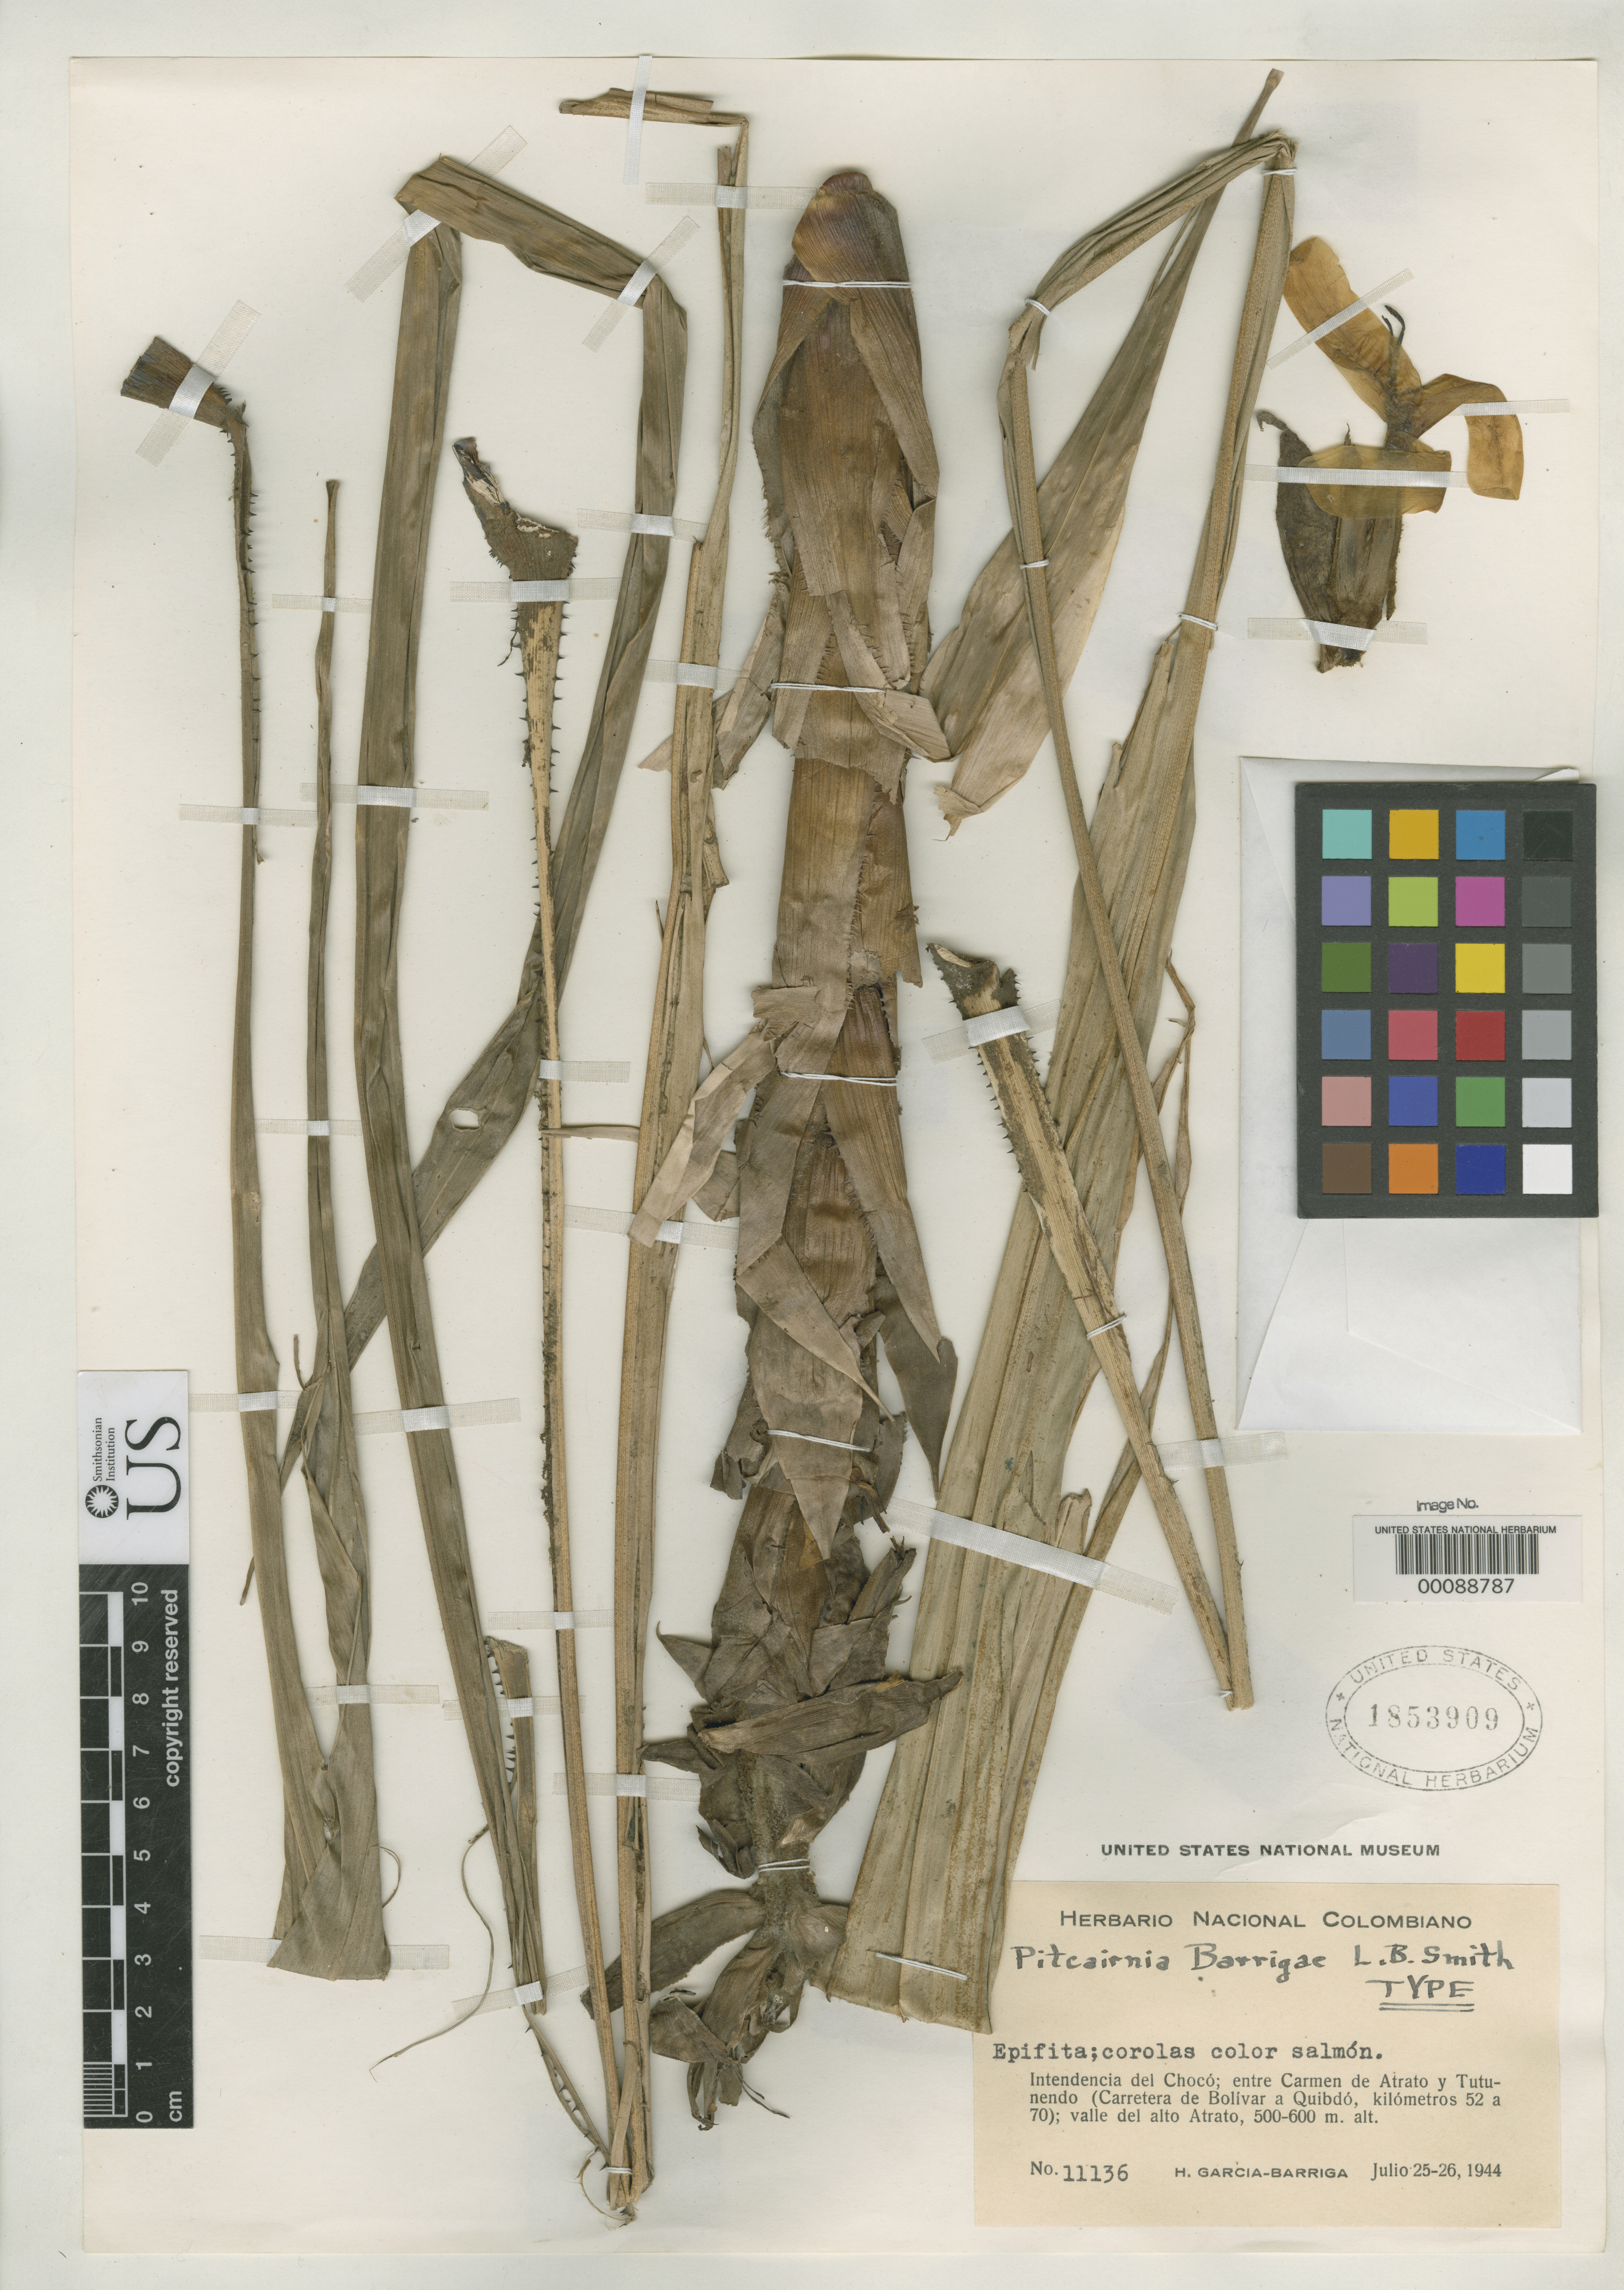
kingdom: Plantae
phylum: Tracheophyta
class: Liliopsida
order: Poales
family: Bromeliaceae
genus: Pitcairnia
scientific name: Pitcairnia barrigae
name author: L.B. Sm.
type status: Holotype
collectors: H. García Barriga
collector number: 11136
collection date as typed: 25 Jul 1944 to 26 Jul 1944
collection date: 1944-07-25/1944-07-26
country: Colombia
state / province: Chocó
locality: Between Carmen de Atrato and TutUnendo.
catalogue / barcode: US 1853909